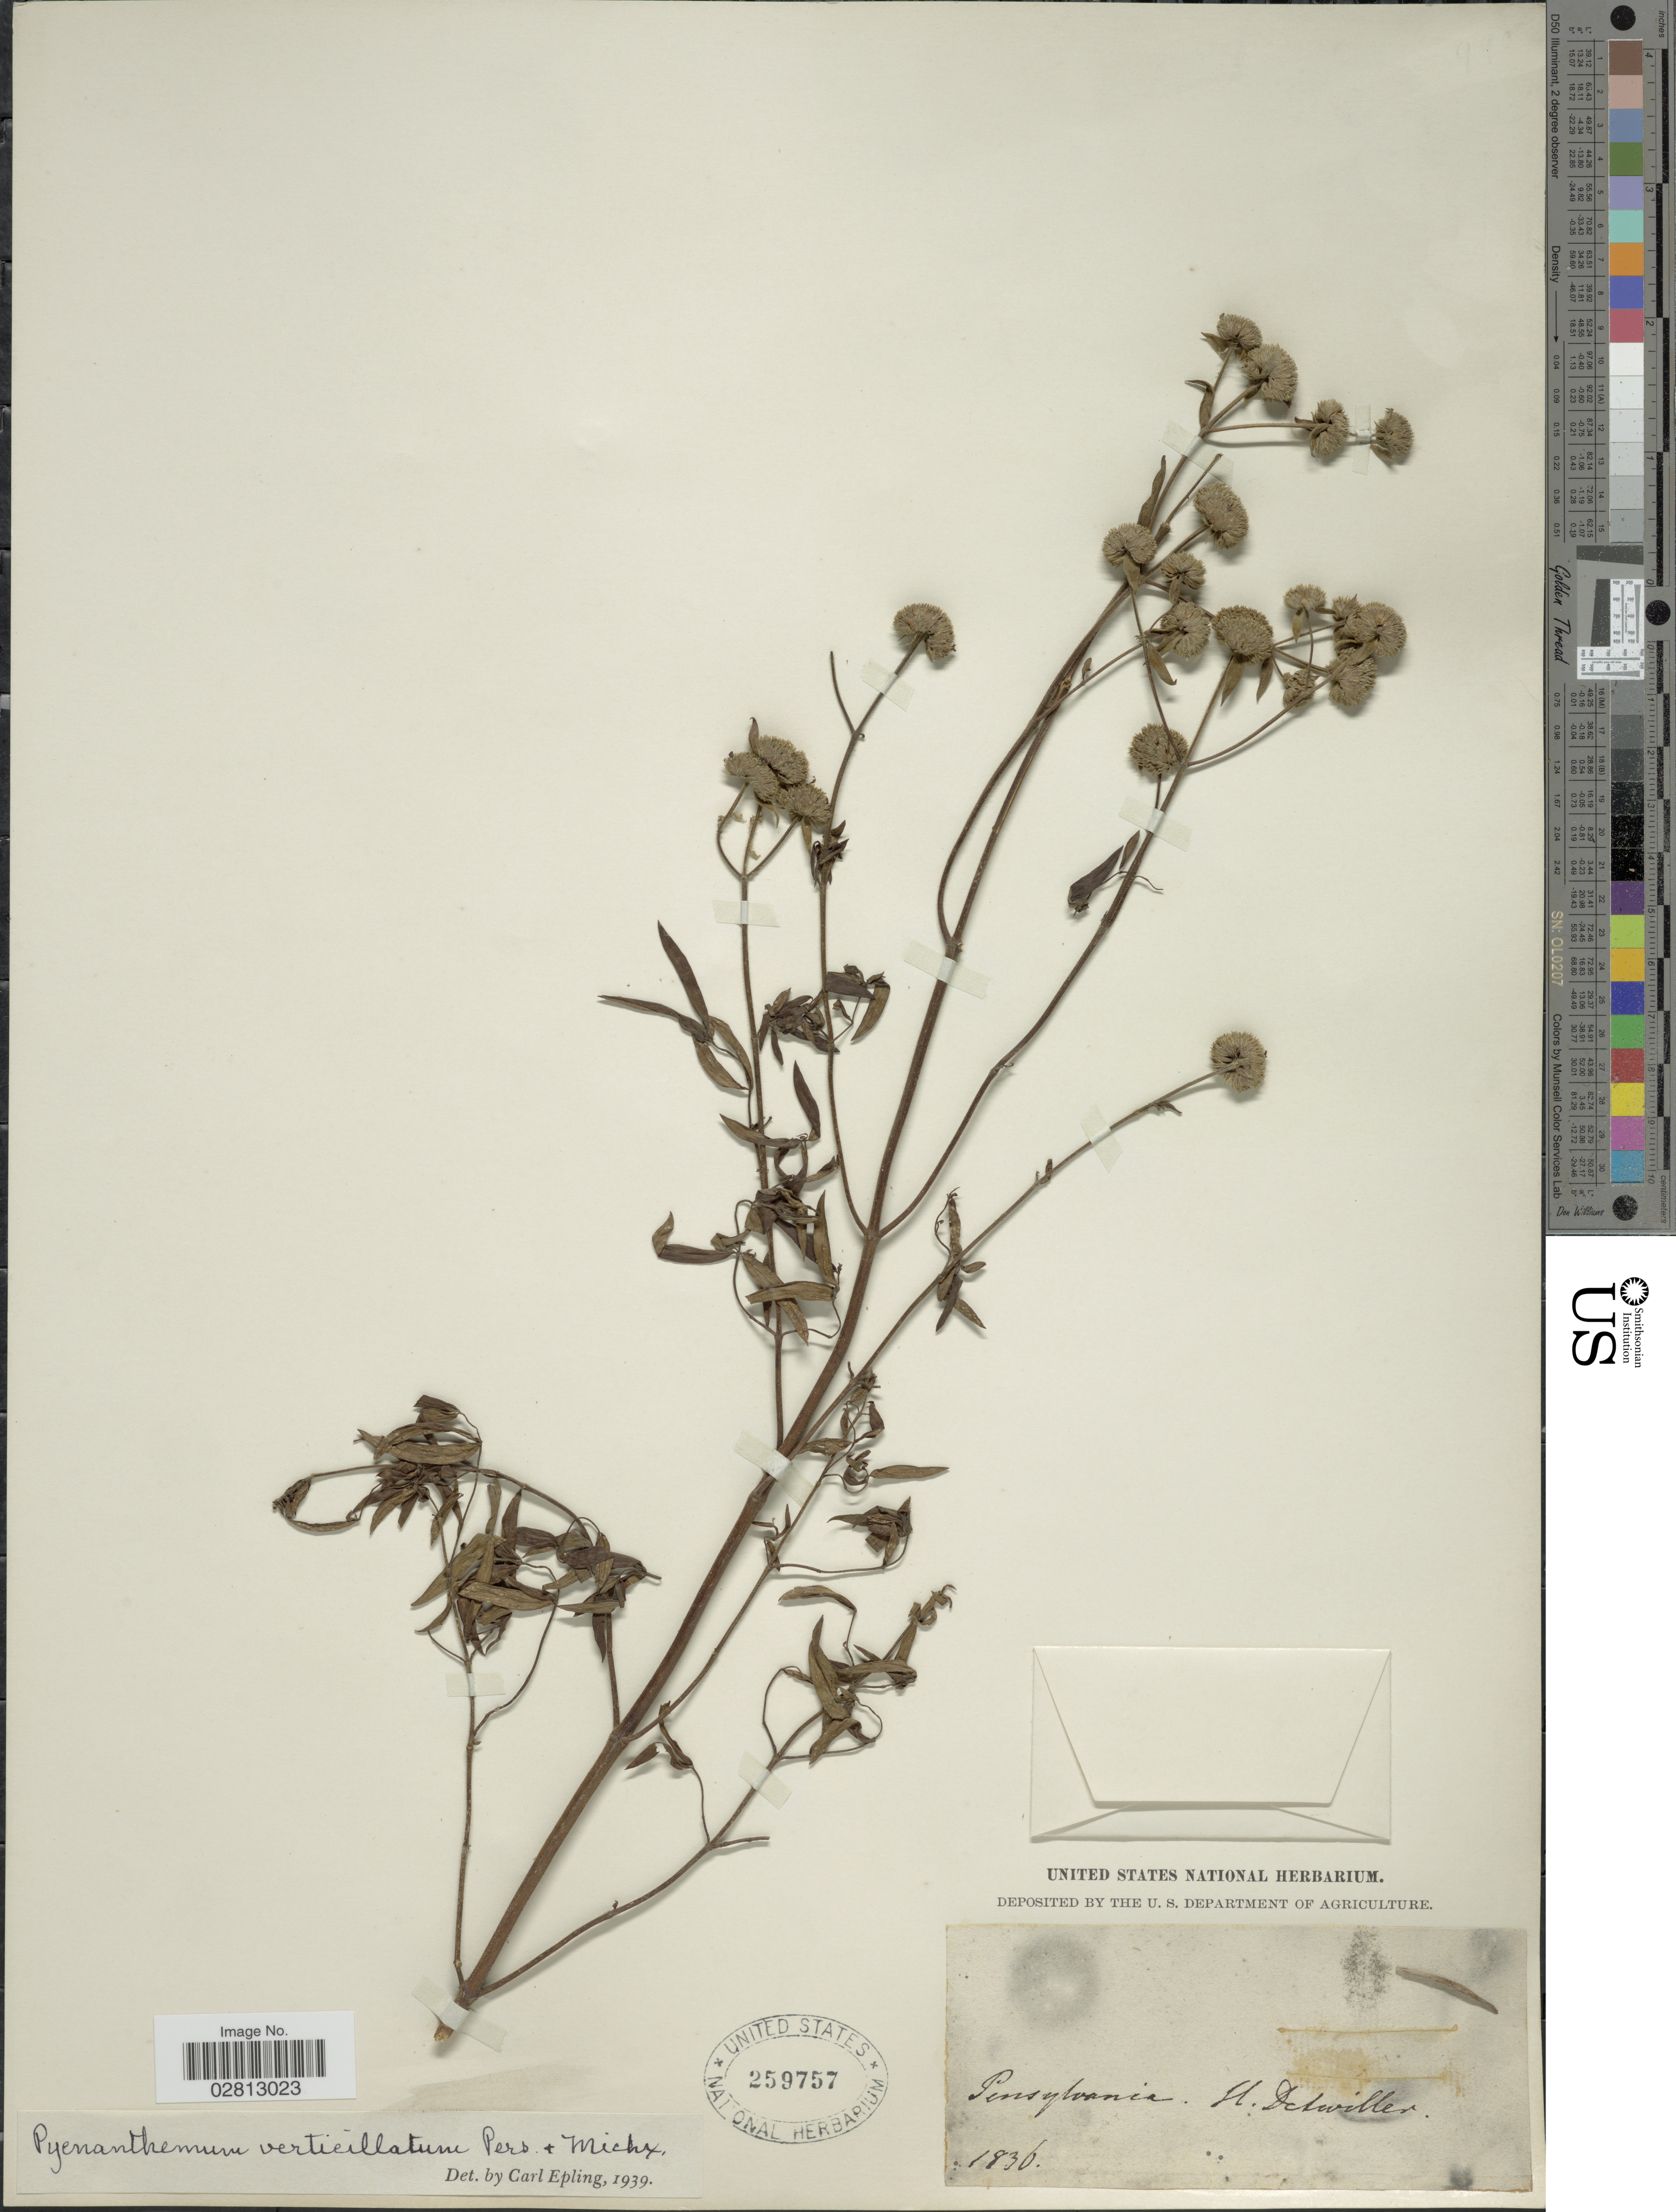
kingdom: Plantae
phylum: Tracheophyta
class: Magnoliopsida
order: Lamiales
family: Lamiaceae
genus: Pycnanthemum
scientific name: Pycnanthemum verticillatum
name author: (Michx.) Pers.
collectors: H. Detwiller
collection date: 1836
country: United States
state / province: Pennsylvania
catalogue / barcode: US 259757